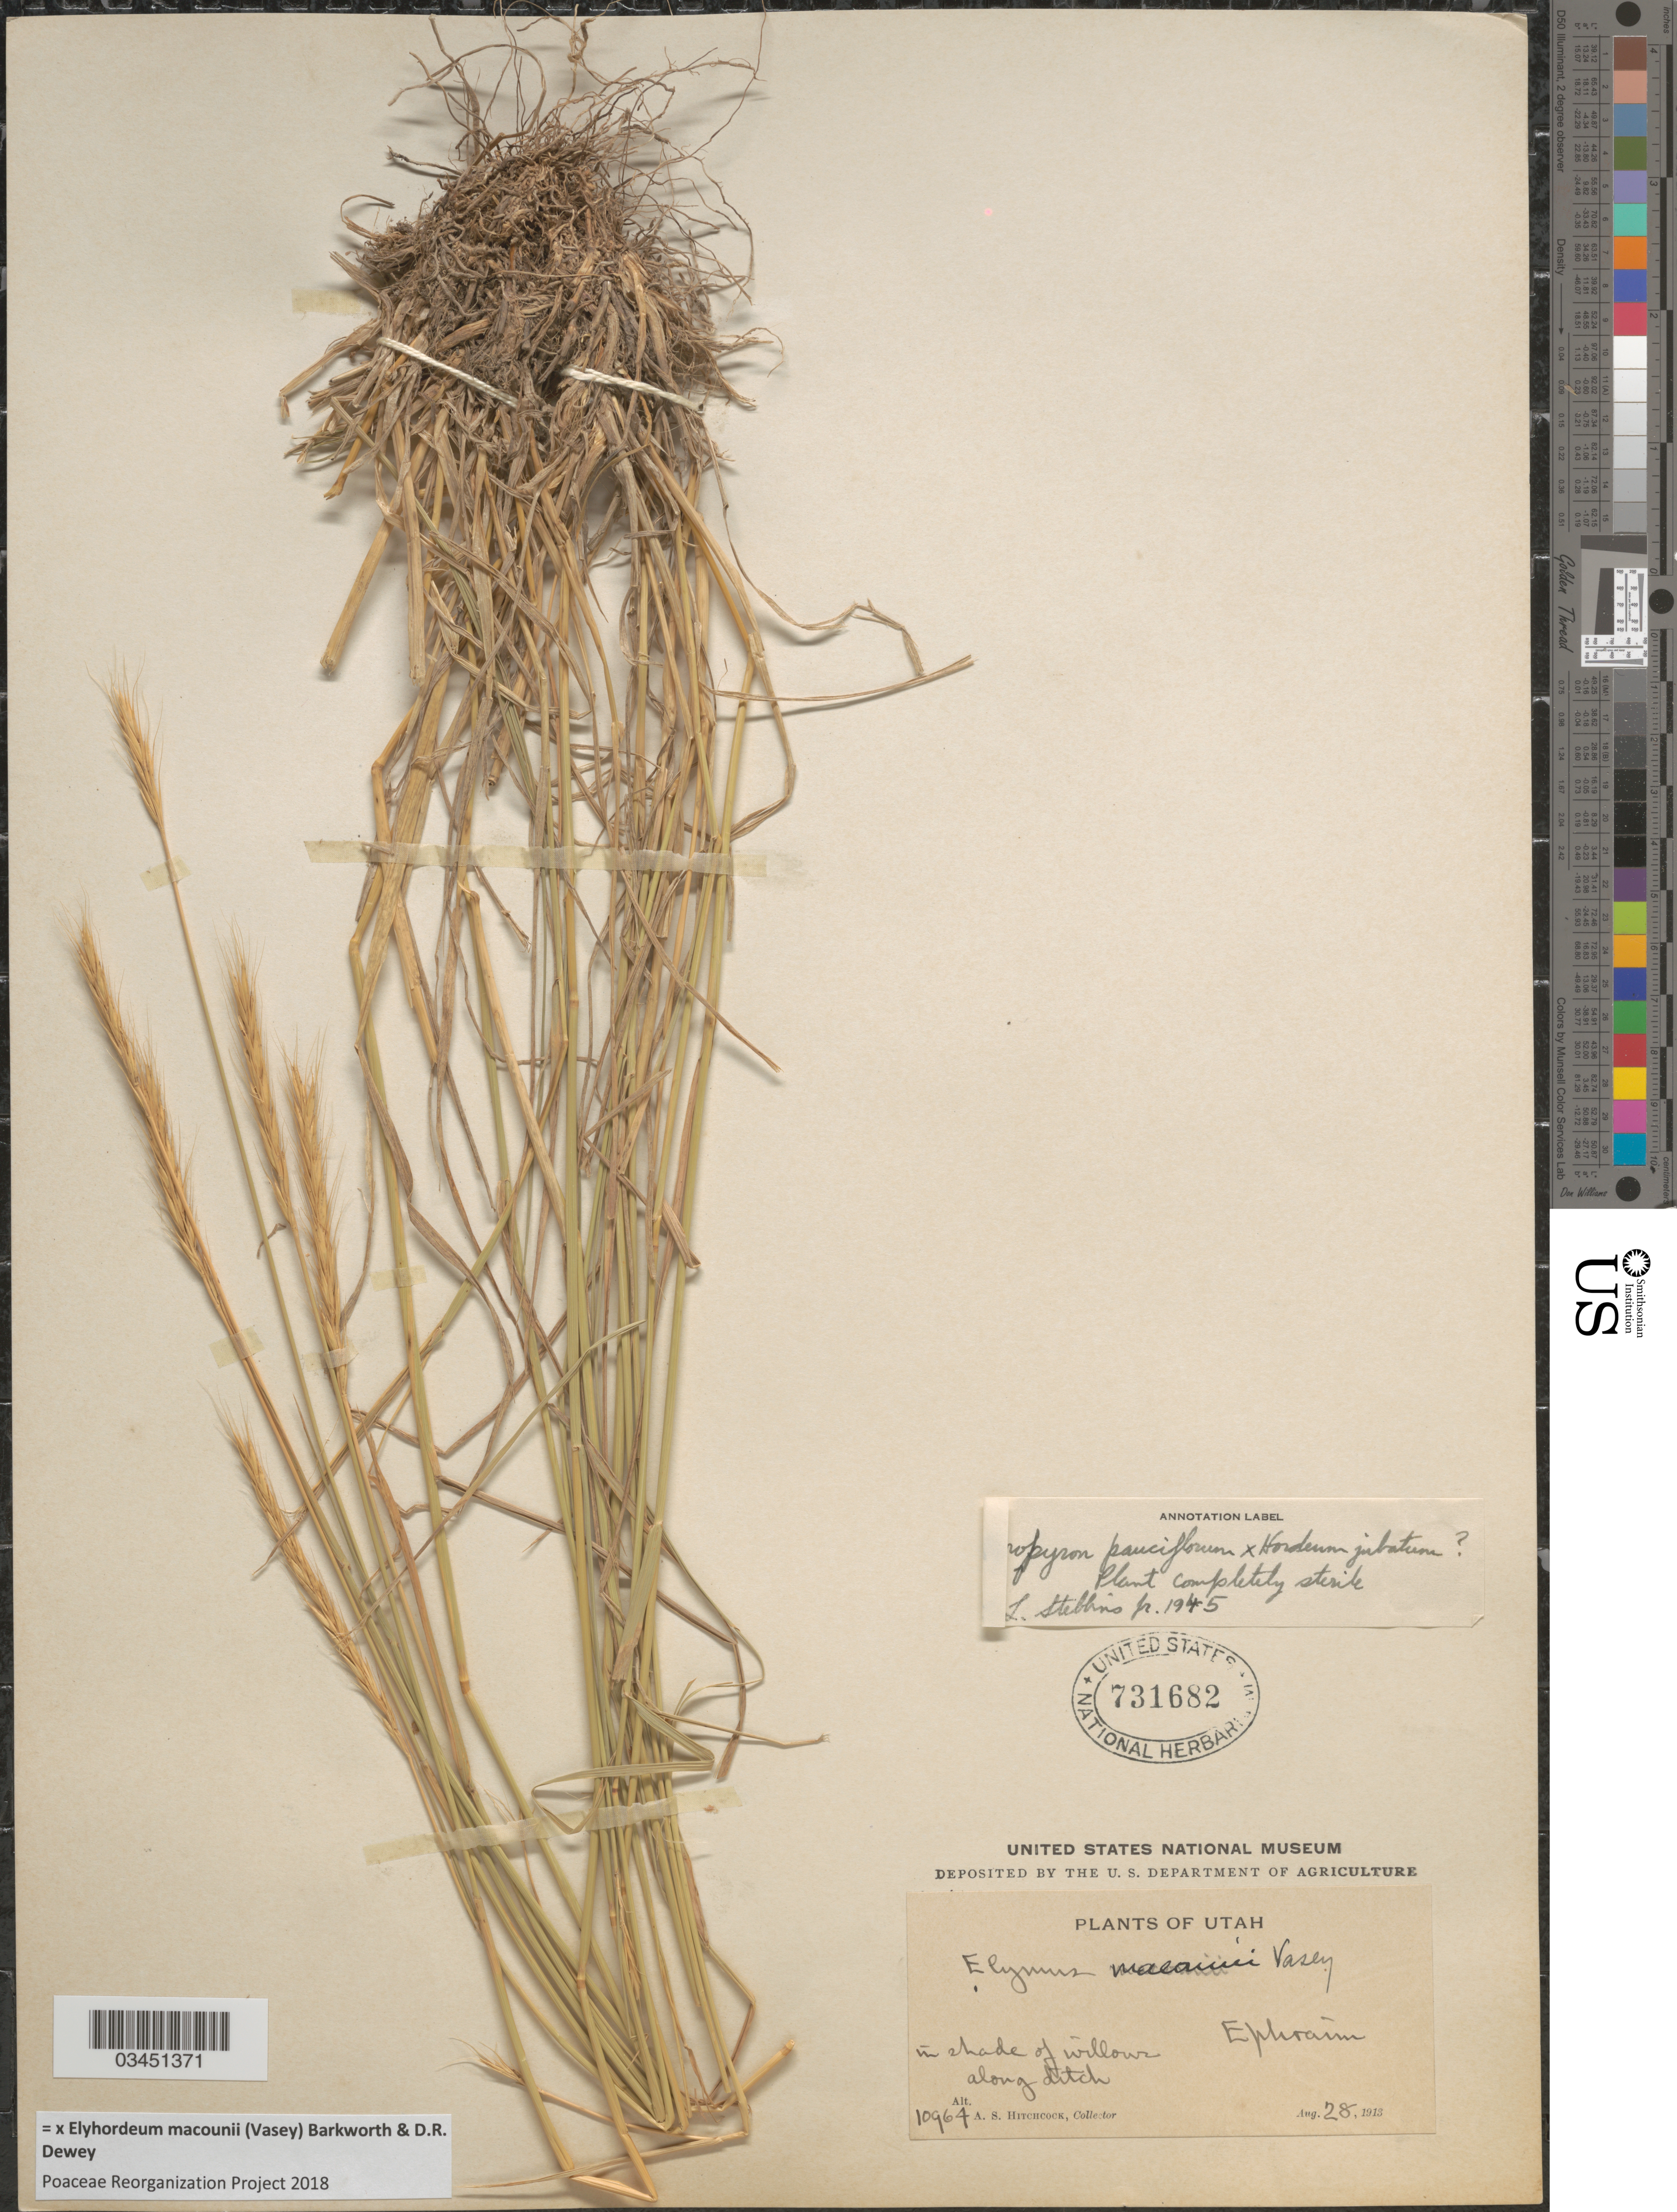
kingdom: Plantae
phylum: Tracheophyta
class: Liliopsida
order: Poales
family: Poaceae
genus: Elyhordeum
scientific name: x Elyhordeum macounii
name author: (Vasey) Barkworth & Dewey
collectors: A. S. Hitchcock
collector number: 10964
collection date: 1913-08-28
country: United States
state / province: Utah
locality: In shade of willows along ditch. Ephraim.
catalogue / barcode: US 731682